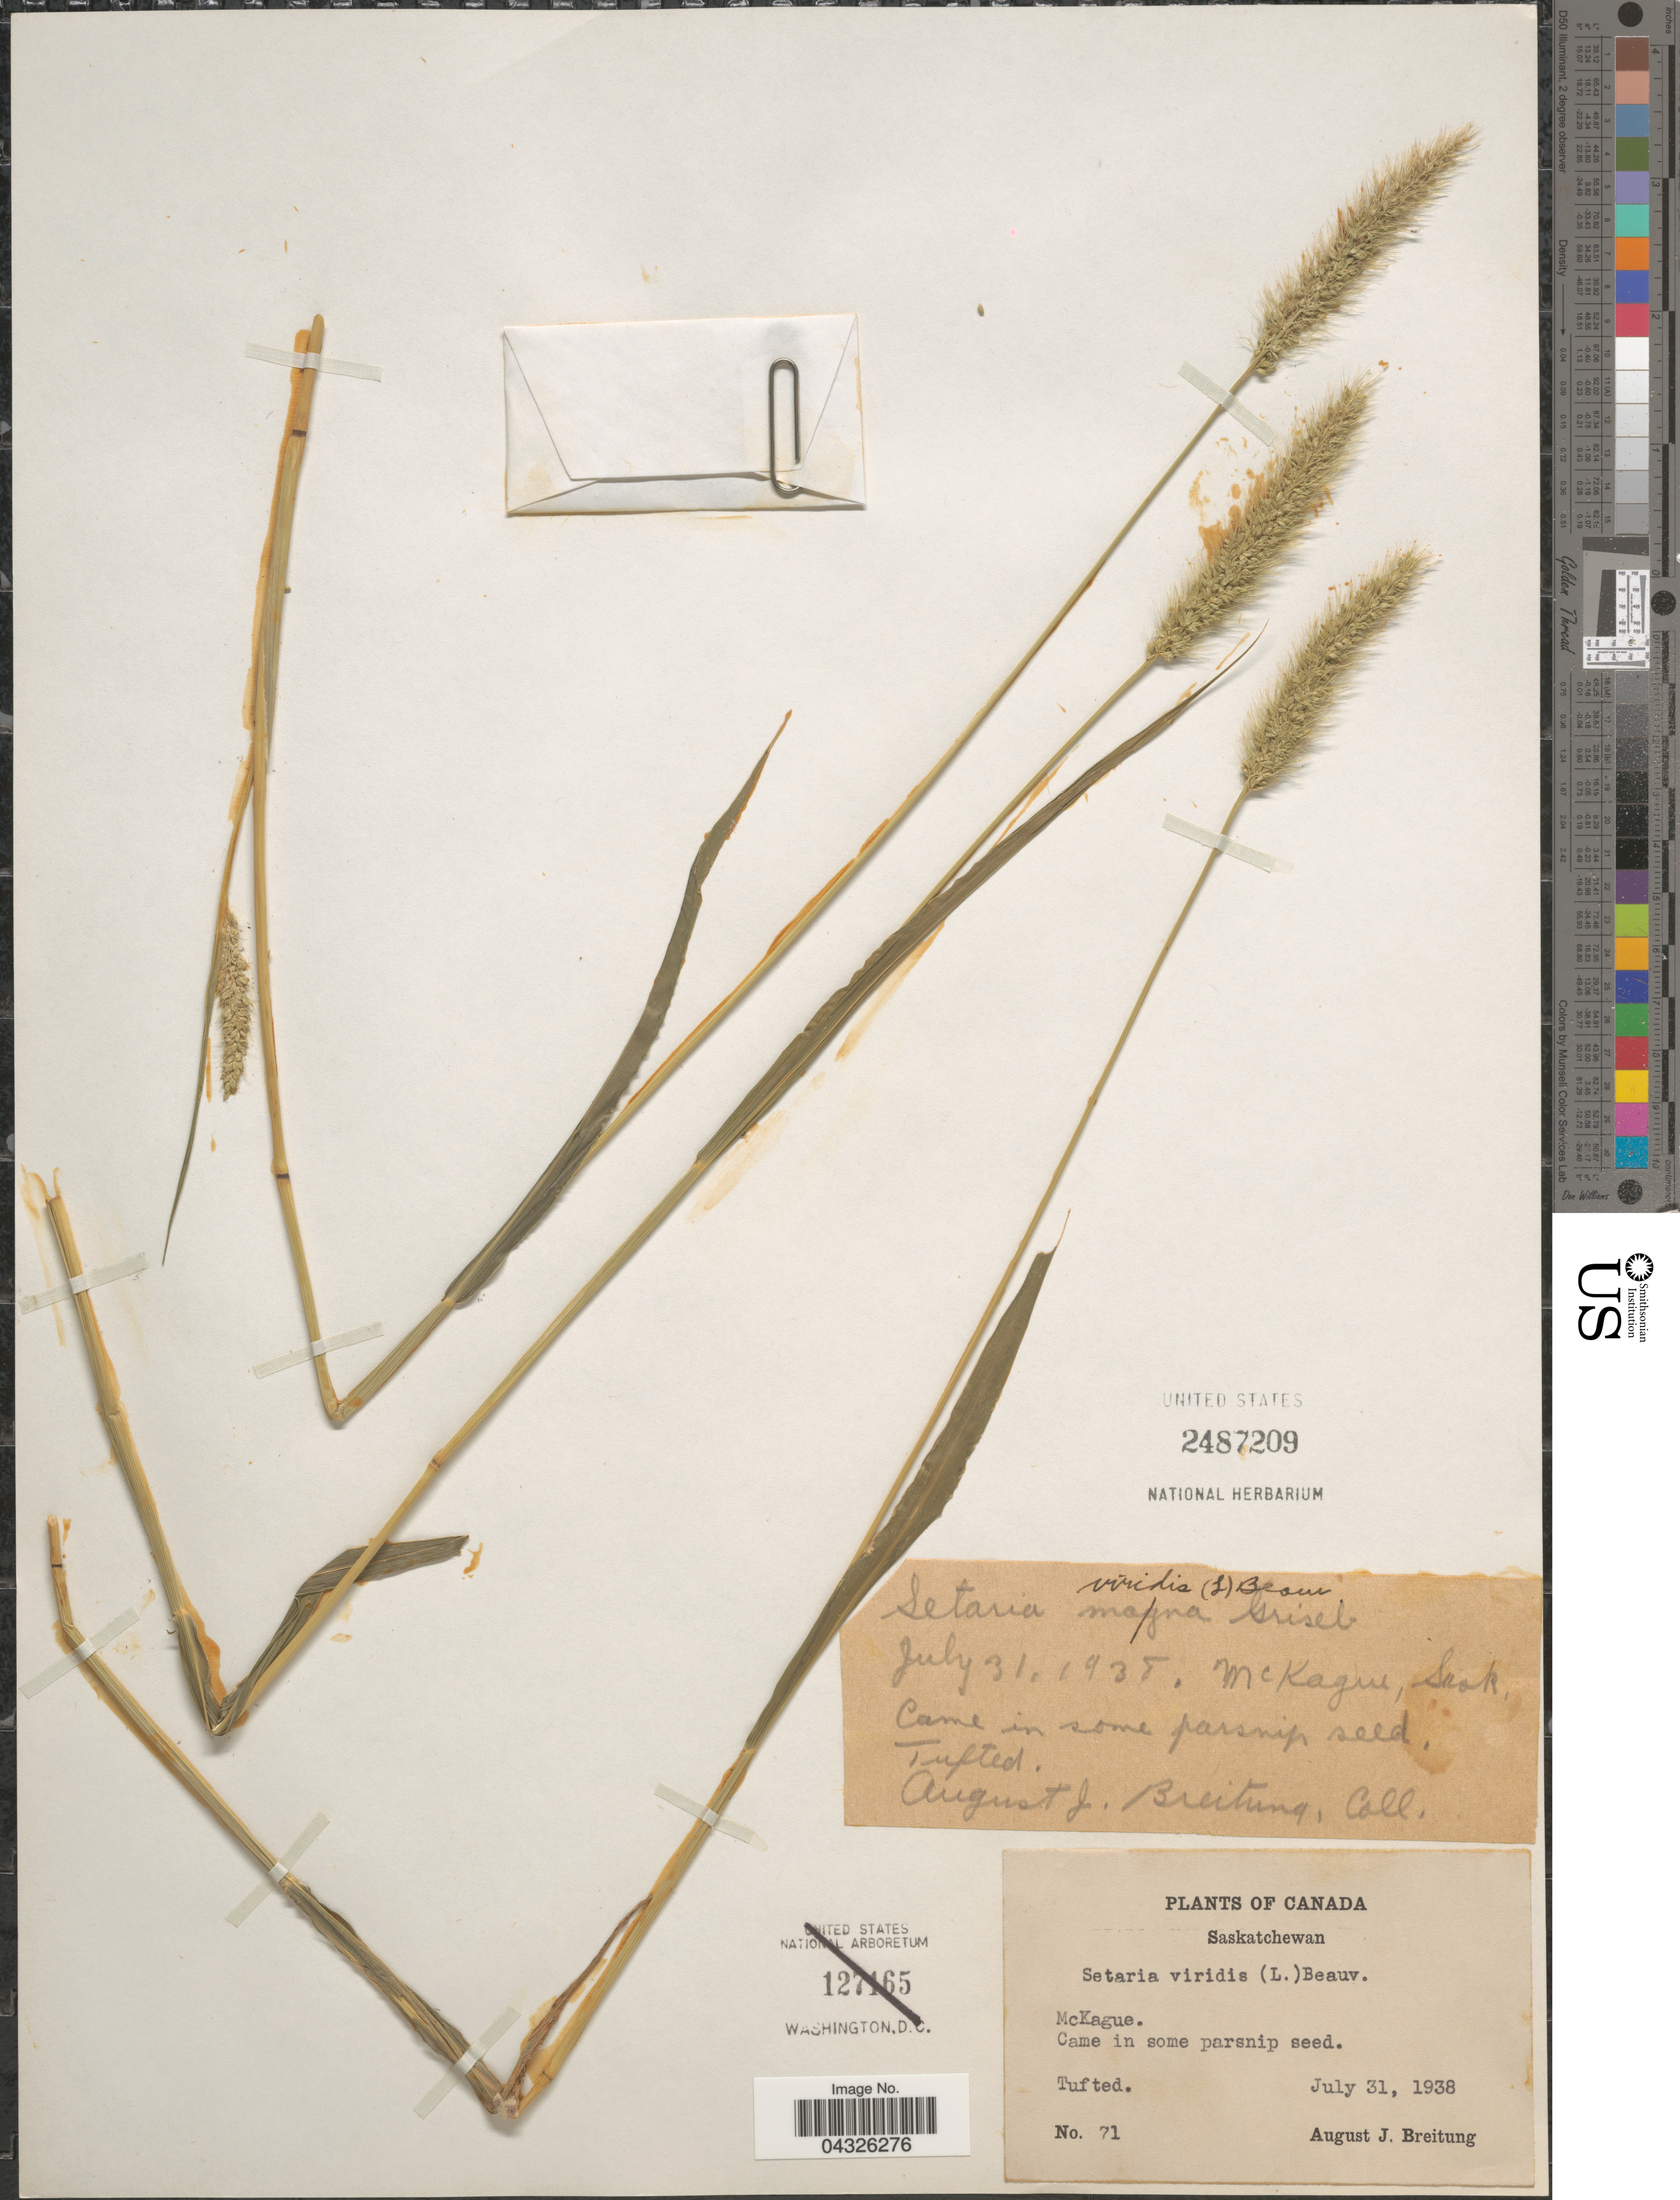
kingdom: Plantae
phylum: Tracheophyta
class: Liliopsida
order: Poales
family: Poaceae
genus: Setaria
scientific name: Setaria viridis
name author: (L.) P. Beauv.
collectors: A. Breitung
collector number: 71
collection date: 1938-07-31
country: Canada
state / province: Saskatchewan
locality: McKague.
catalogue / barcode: US 2487209